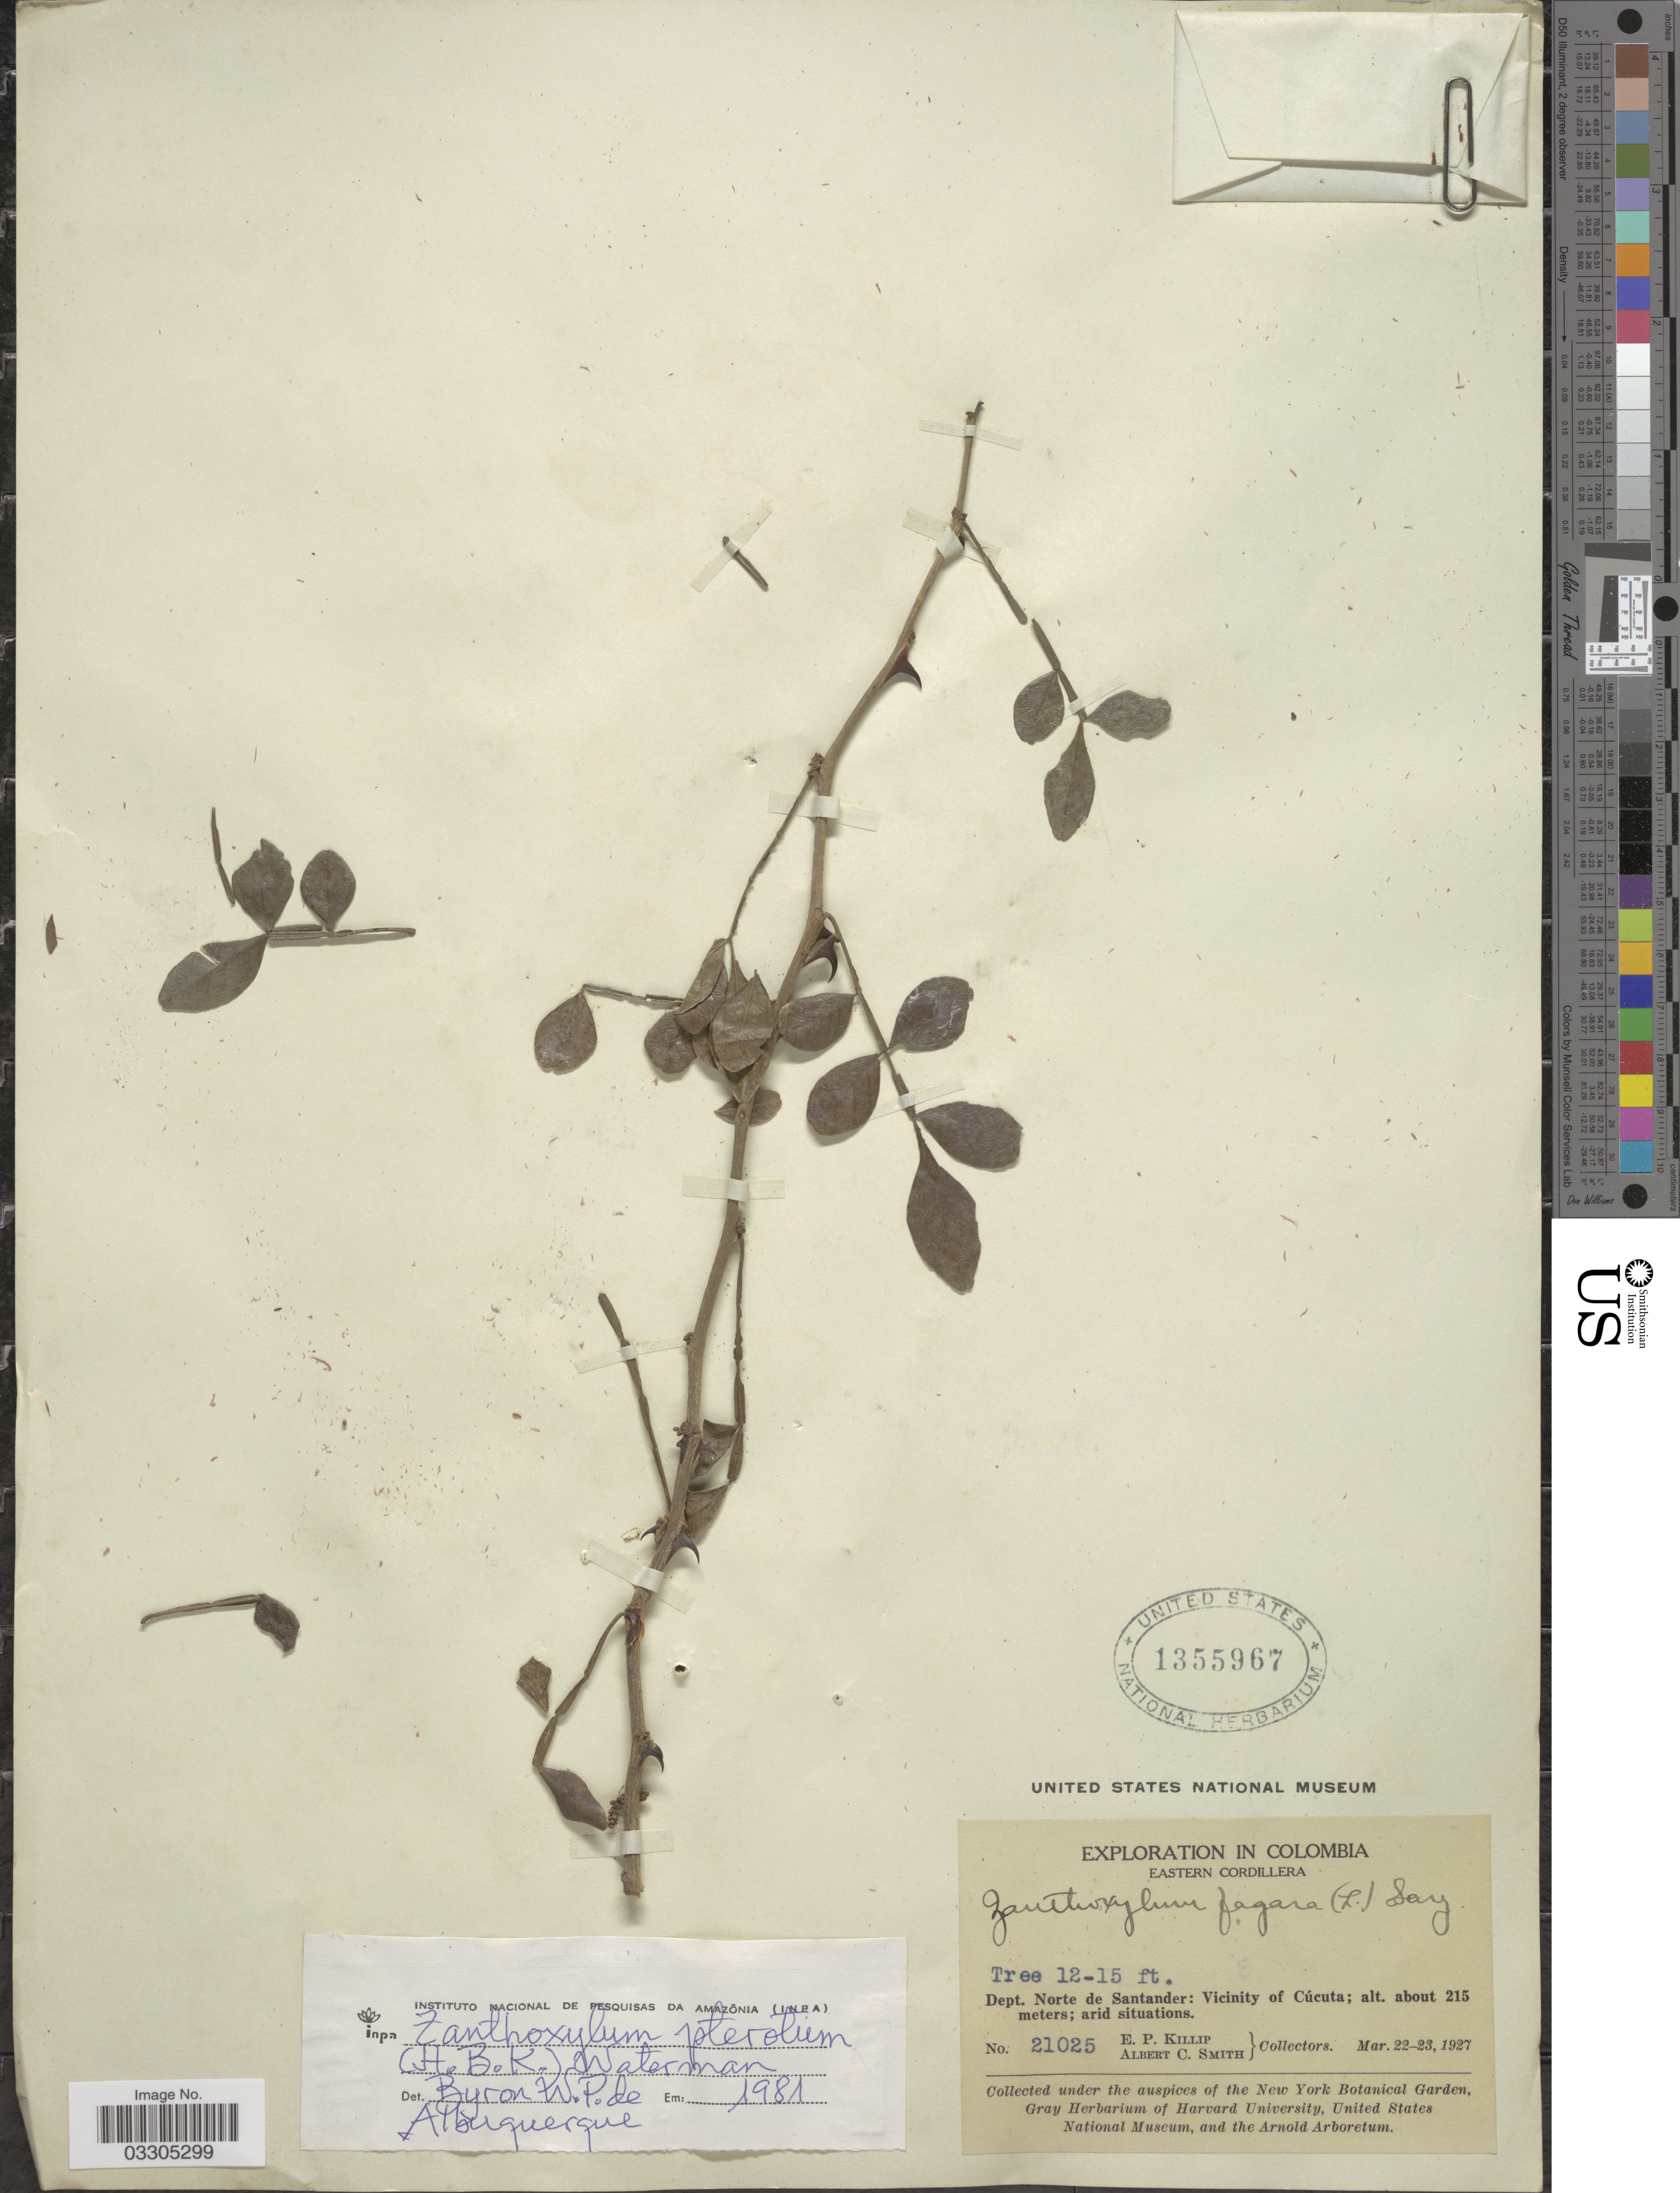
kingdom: Plantae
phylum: Tracheophyta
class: Magnoliopsida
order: Sapindales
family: Rutaceae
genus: Zanthoxylum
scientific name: Zanthoxylum fagara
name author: (L.) Sarg.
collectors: E. P. Killip & A. C. Smith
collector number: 21025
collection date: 1927-03-22/1927-03-23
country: Colombia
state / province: Norte de Santander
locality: Eastern Cordillera. Dept. Norte de Santander: Vicinity of Cúcuta.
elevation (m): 215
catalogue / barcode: US 1355967